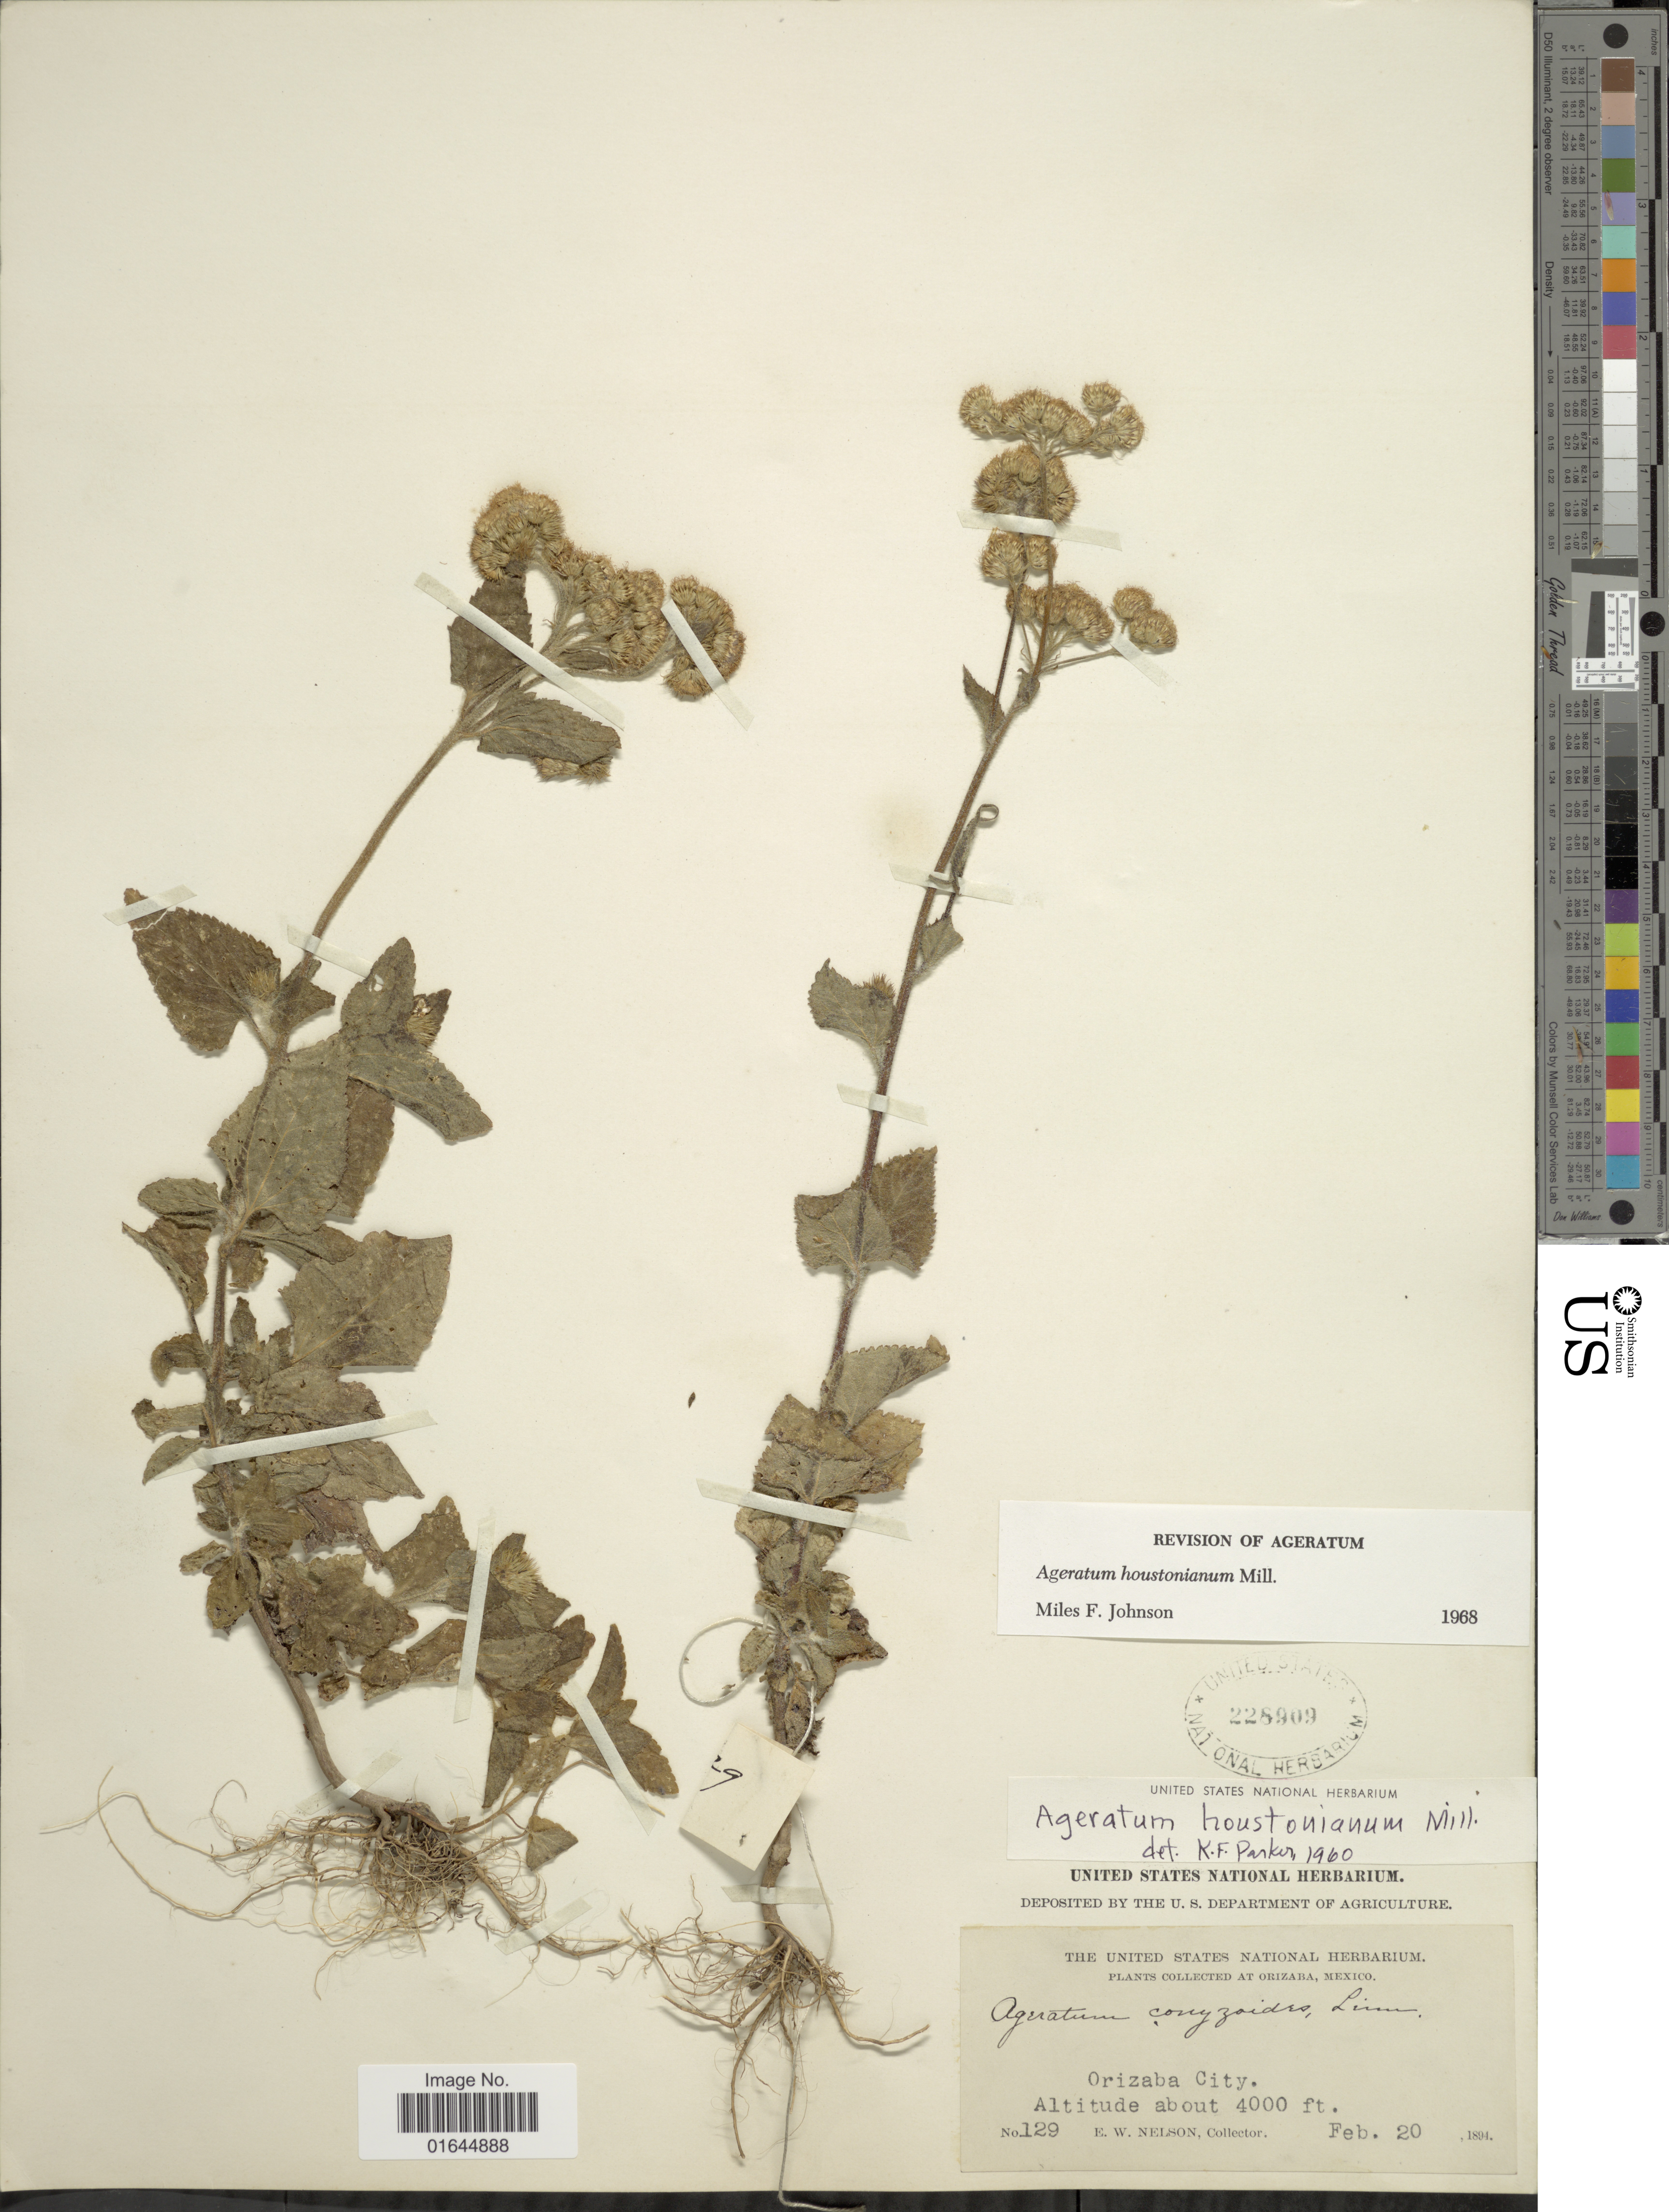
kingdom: Plantae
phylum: Tracheophyta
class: Magnoliopsida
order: Asterales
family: Asteraceae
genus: Ageratum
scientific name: Ageratum houstonianum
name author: Mill.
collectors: E. W. Nelson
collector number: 129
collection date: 1894-02-20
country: Mexico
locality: At Orizaba, Orizaba City.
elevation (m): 1219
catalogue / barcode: US 228909